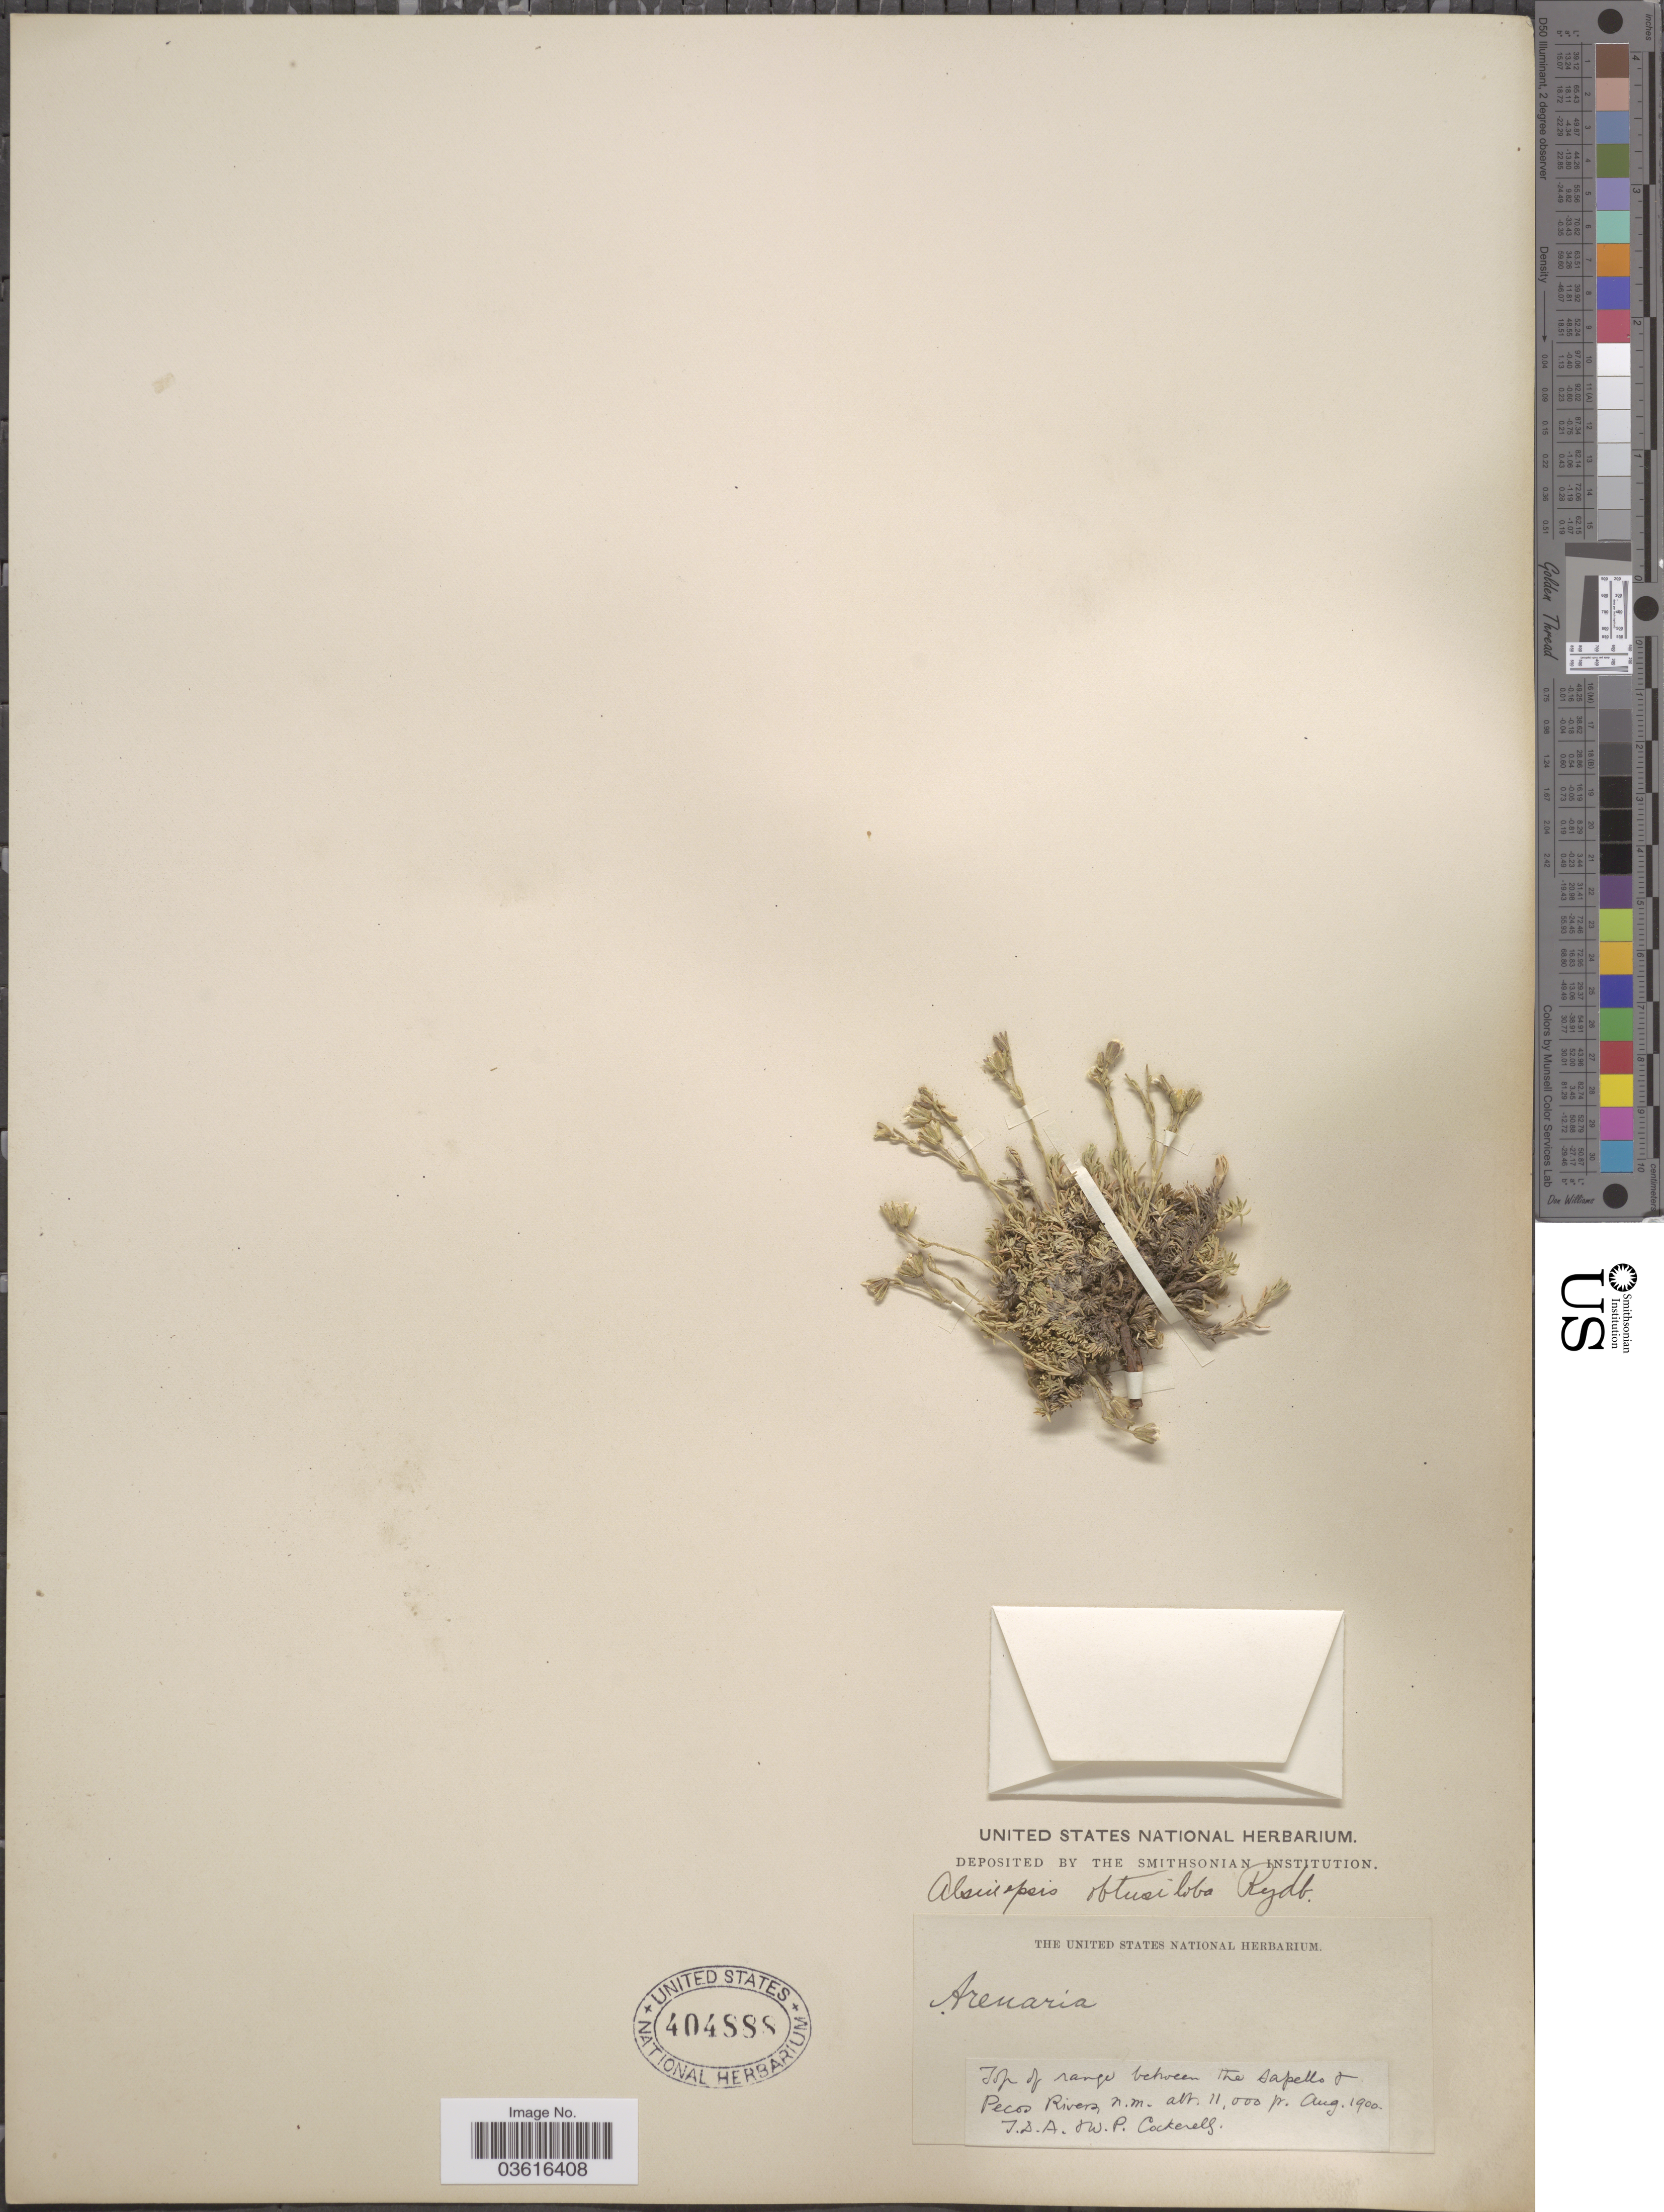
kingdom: Plantae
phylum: Tracheophyta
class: Magnoliopsida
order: Caryophyllales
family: Caryophyllaceae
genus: Cherleria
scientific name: Cherleria obtusiloba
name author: (Rydb.) A.J. Moore & Dillenb.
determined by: Strong, M. T., (US), Smithsonian Institution - National Museum of Natural History (UNITED STATES)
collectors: T. Cockerell & W. Cockerell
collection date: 1900-08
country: United States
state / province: New Mexico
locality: Top of range between the Sapillo & Pecos Rivers.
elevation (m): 3353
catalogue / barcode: US 404888